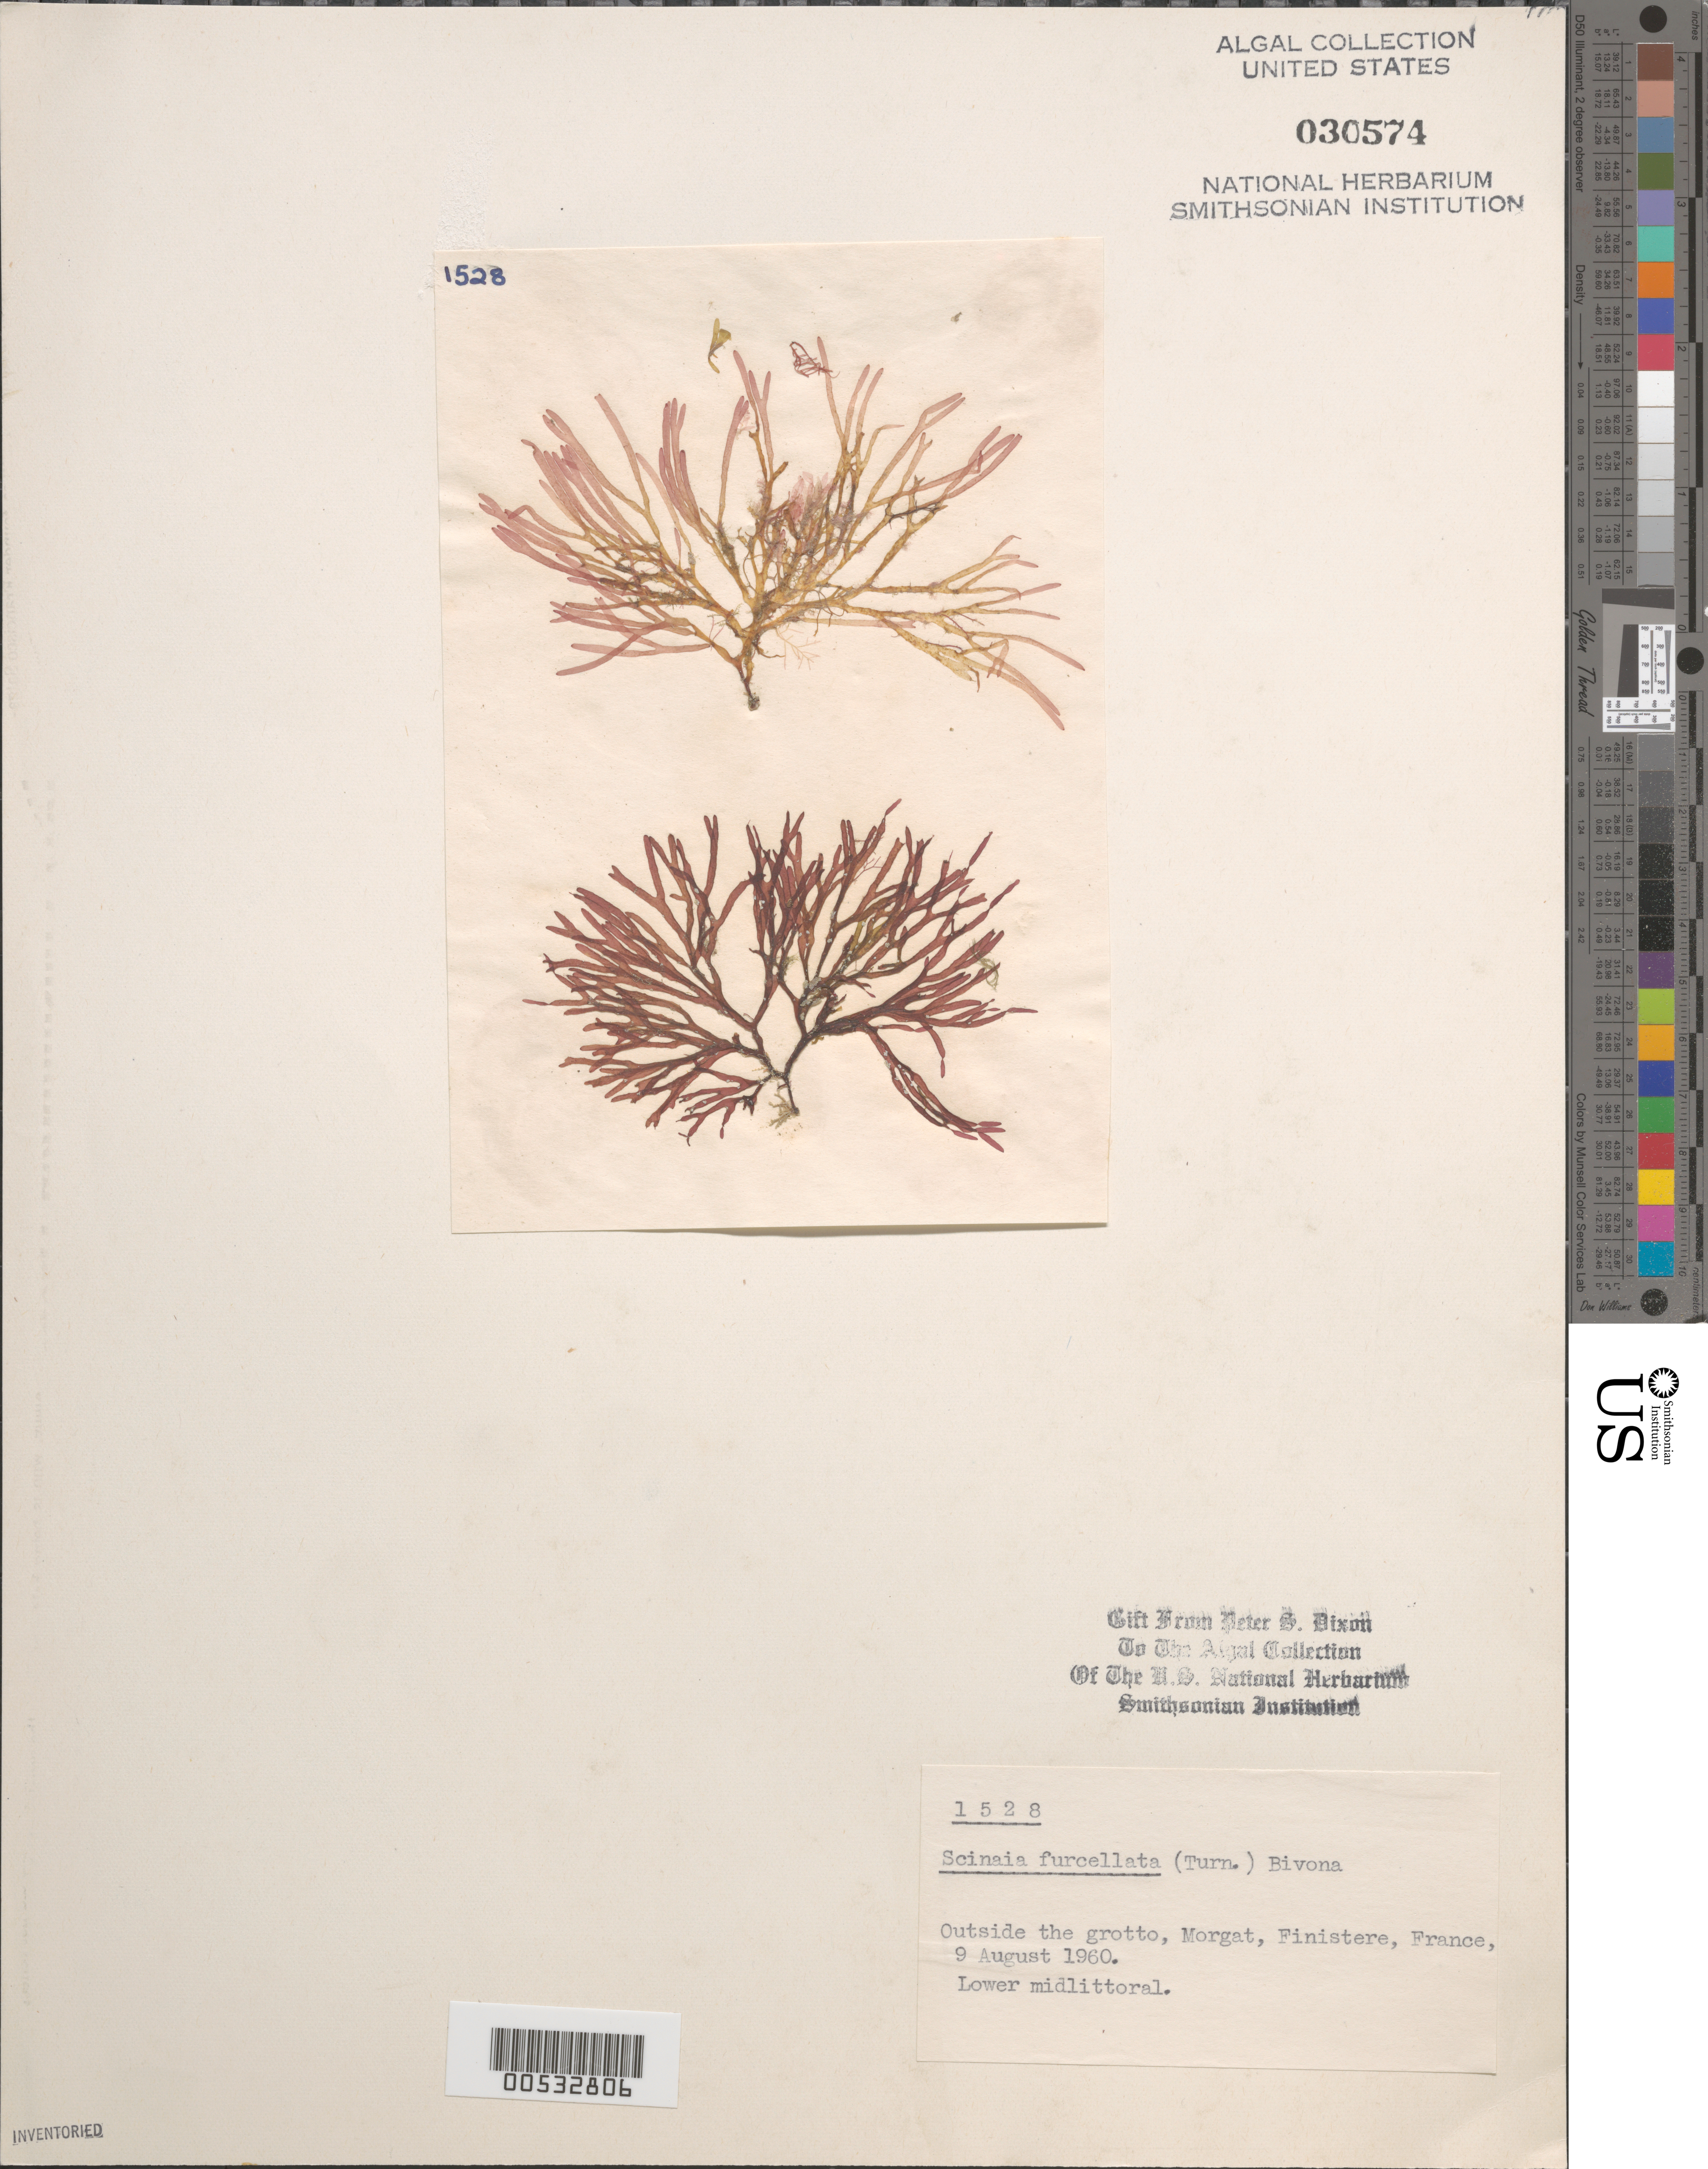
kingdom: Plantae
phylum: Rhodophyta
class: Florideophyceae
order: Nemaliales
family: Scinaiaceae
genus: Scinaia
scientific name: Scinaia furcellata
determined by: Dixon, P. S.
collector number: PSD 1528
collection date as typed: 09 Aug 1960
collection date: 1960-08-09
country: France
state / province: Bretagne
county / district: Finistère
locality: Morgat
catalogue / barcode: US 30574